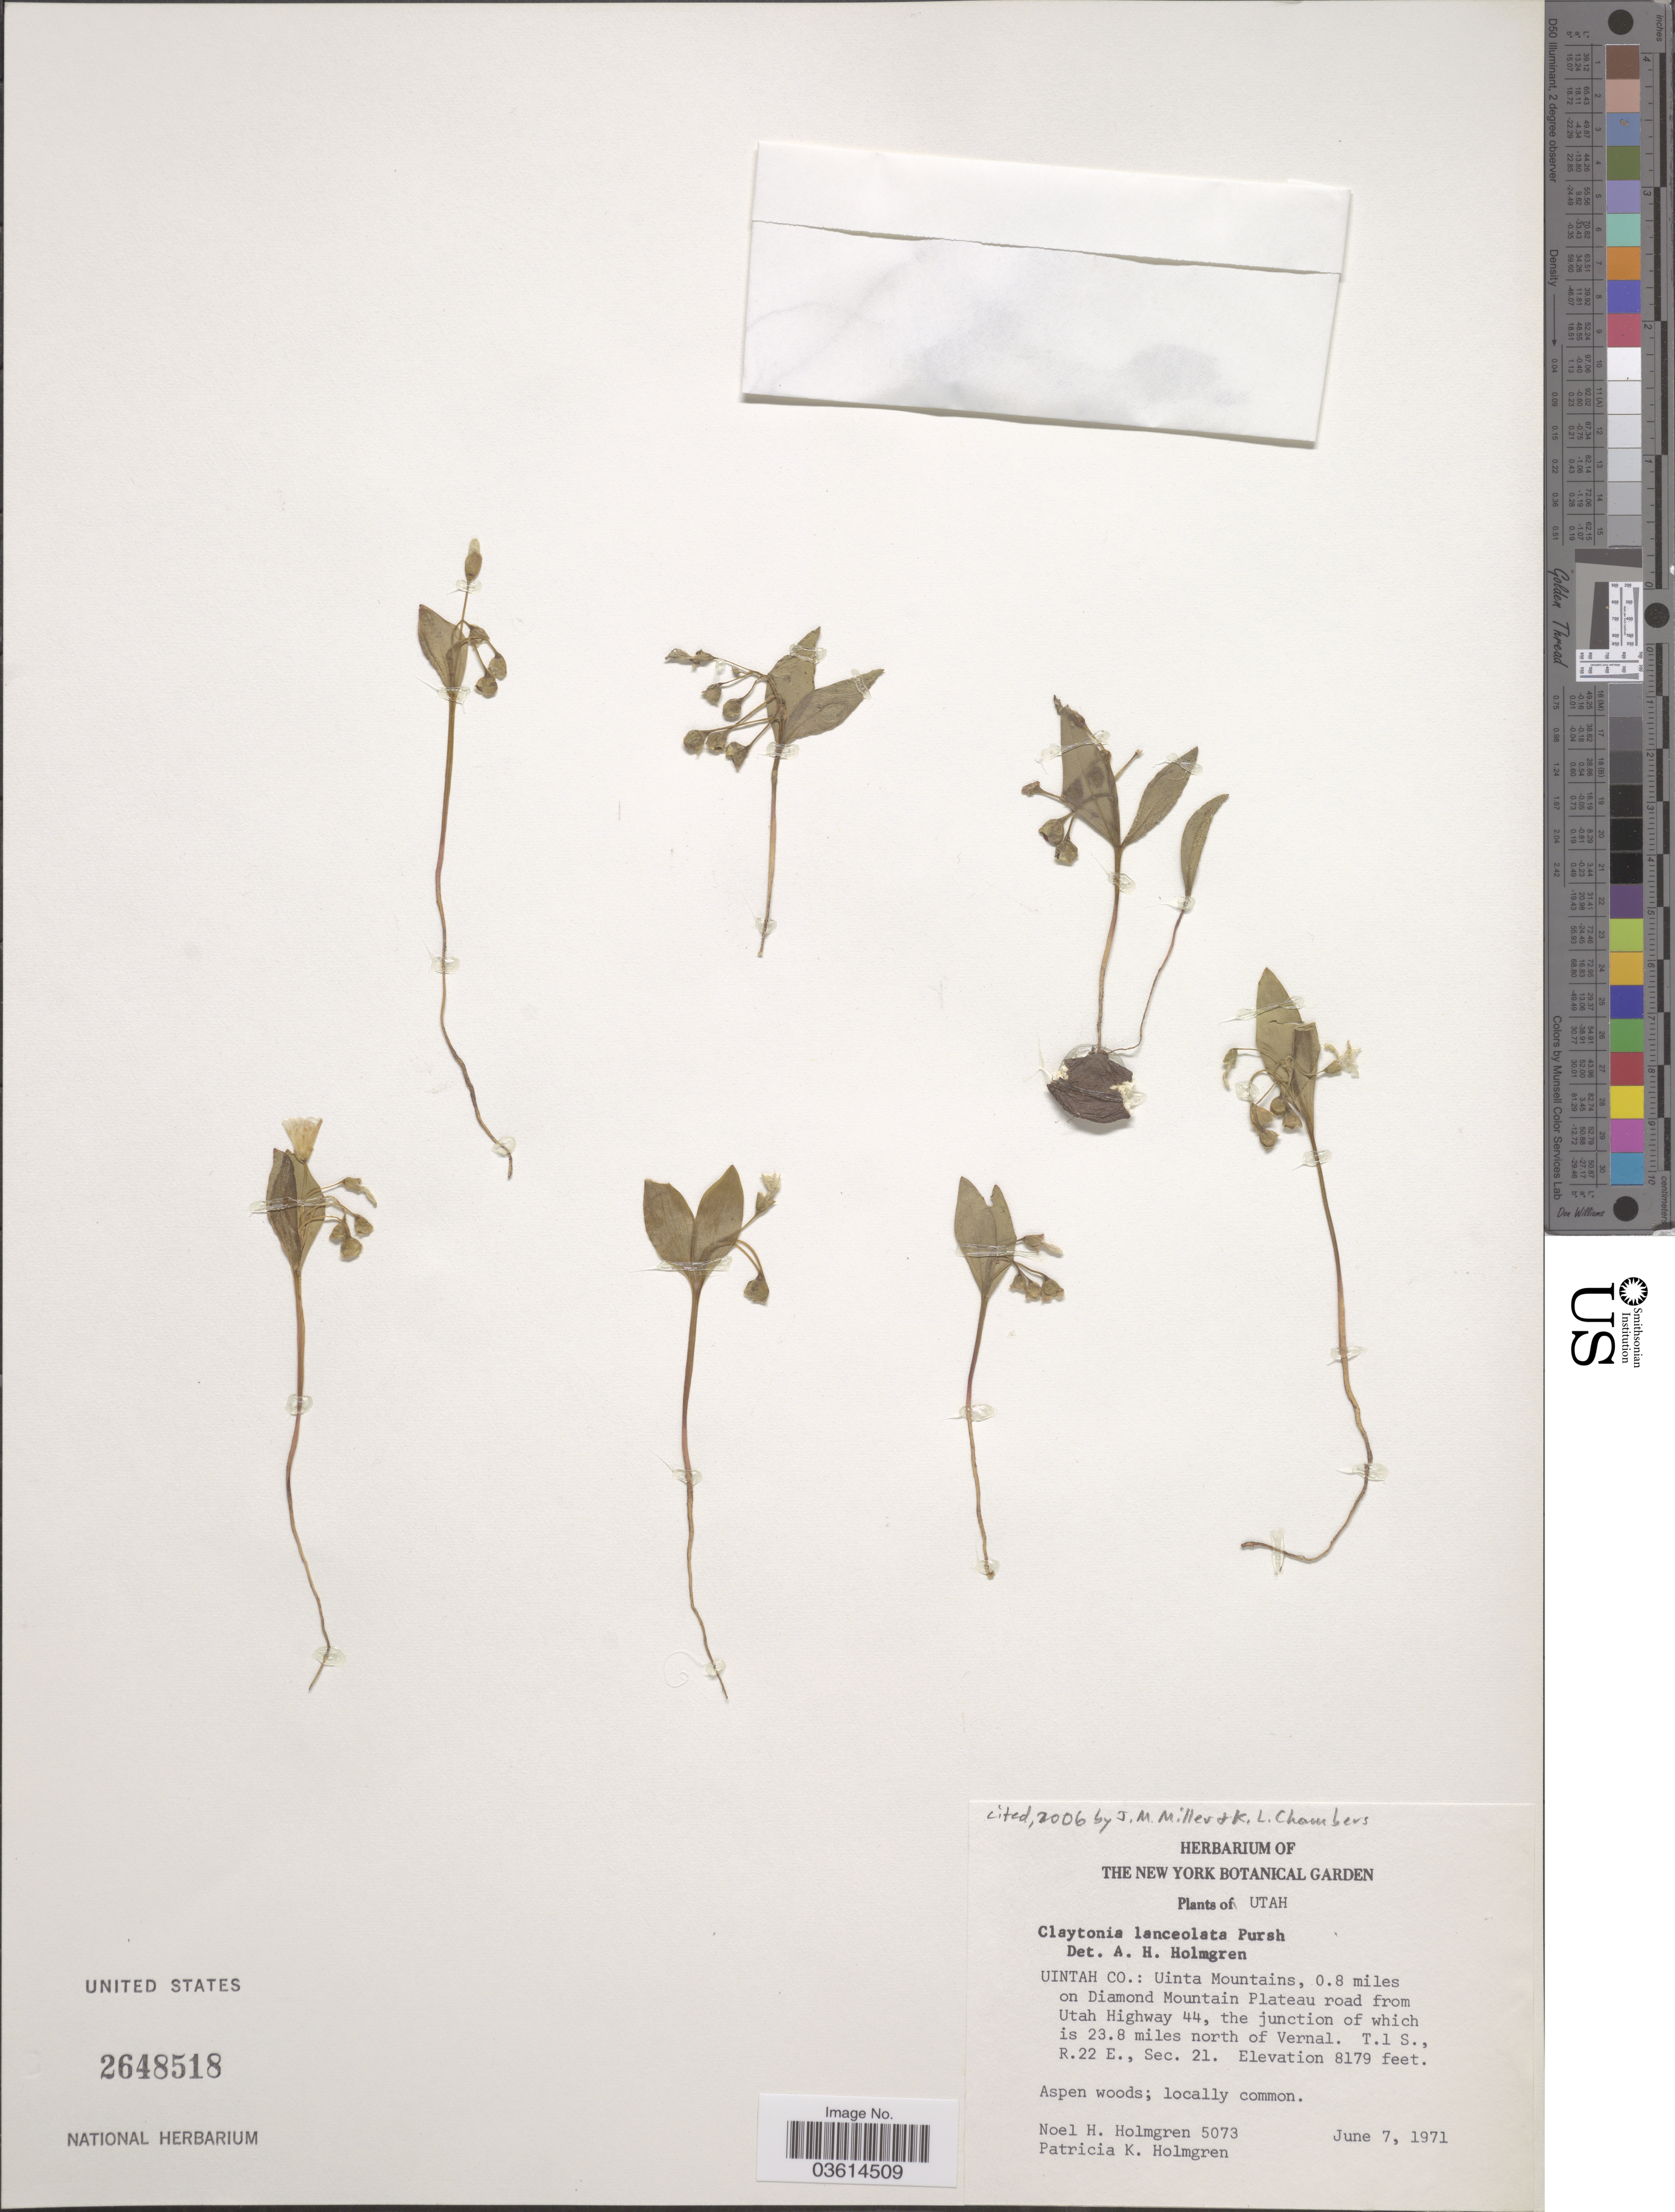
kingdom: Plantae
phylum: Tracheophyta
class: Magnoliopsida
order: Caryophyllales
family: Montiaceae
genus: Claytonia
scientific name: Claytonia lanceolata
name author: Pursh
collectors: N. H. Holmgren & P. K. Holmgren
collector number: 5073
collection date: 1971-06-07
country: United States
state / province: Utah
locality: Uintah Co.: Uinta Mountains, 0.8 miles on Diamond Mountain Plateau road from Utah Highway 44, the junction of which is 23.8 miles north of Vernal, T. 1 S., R.22 E., Sec. 21.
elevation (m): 2493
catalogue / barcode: US 2648518